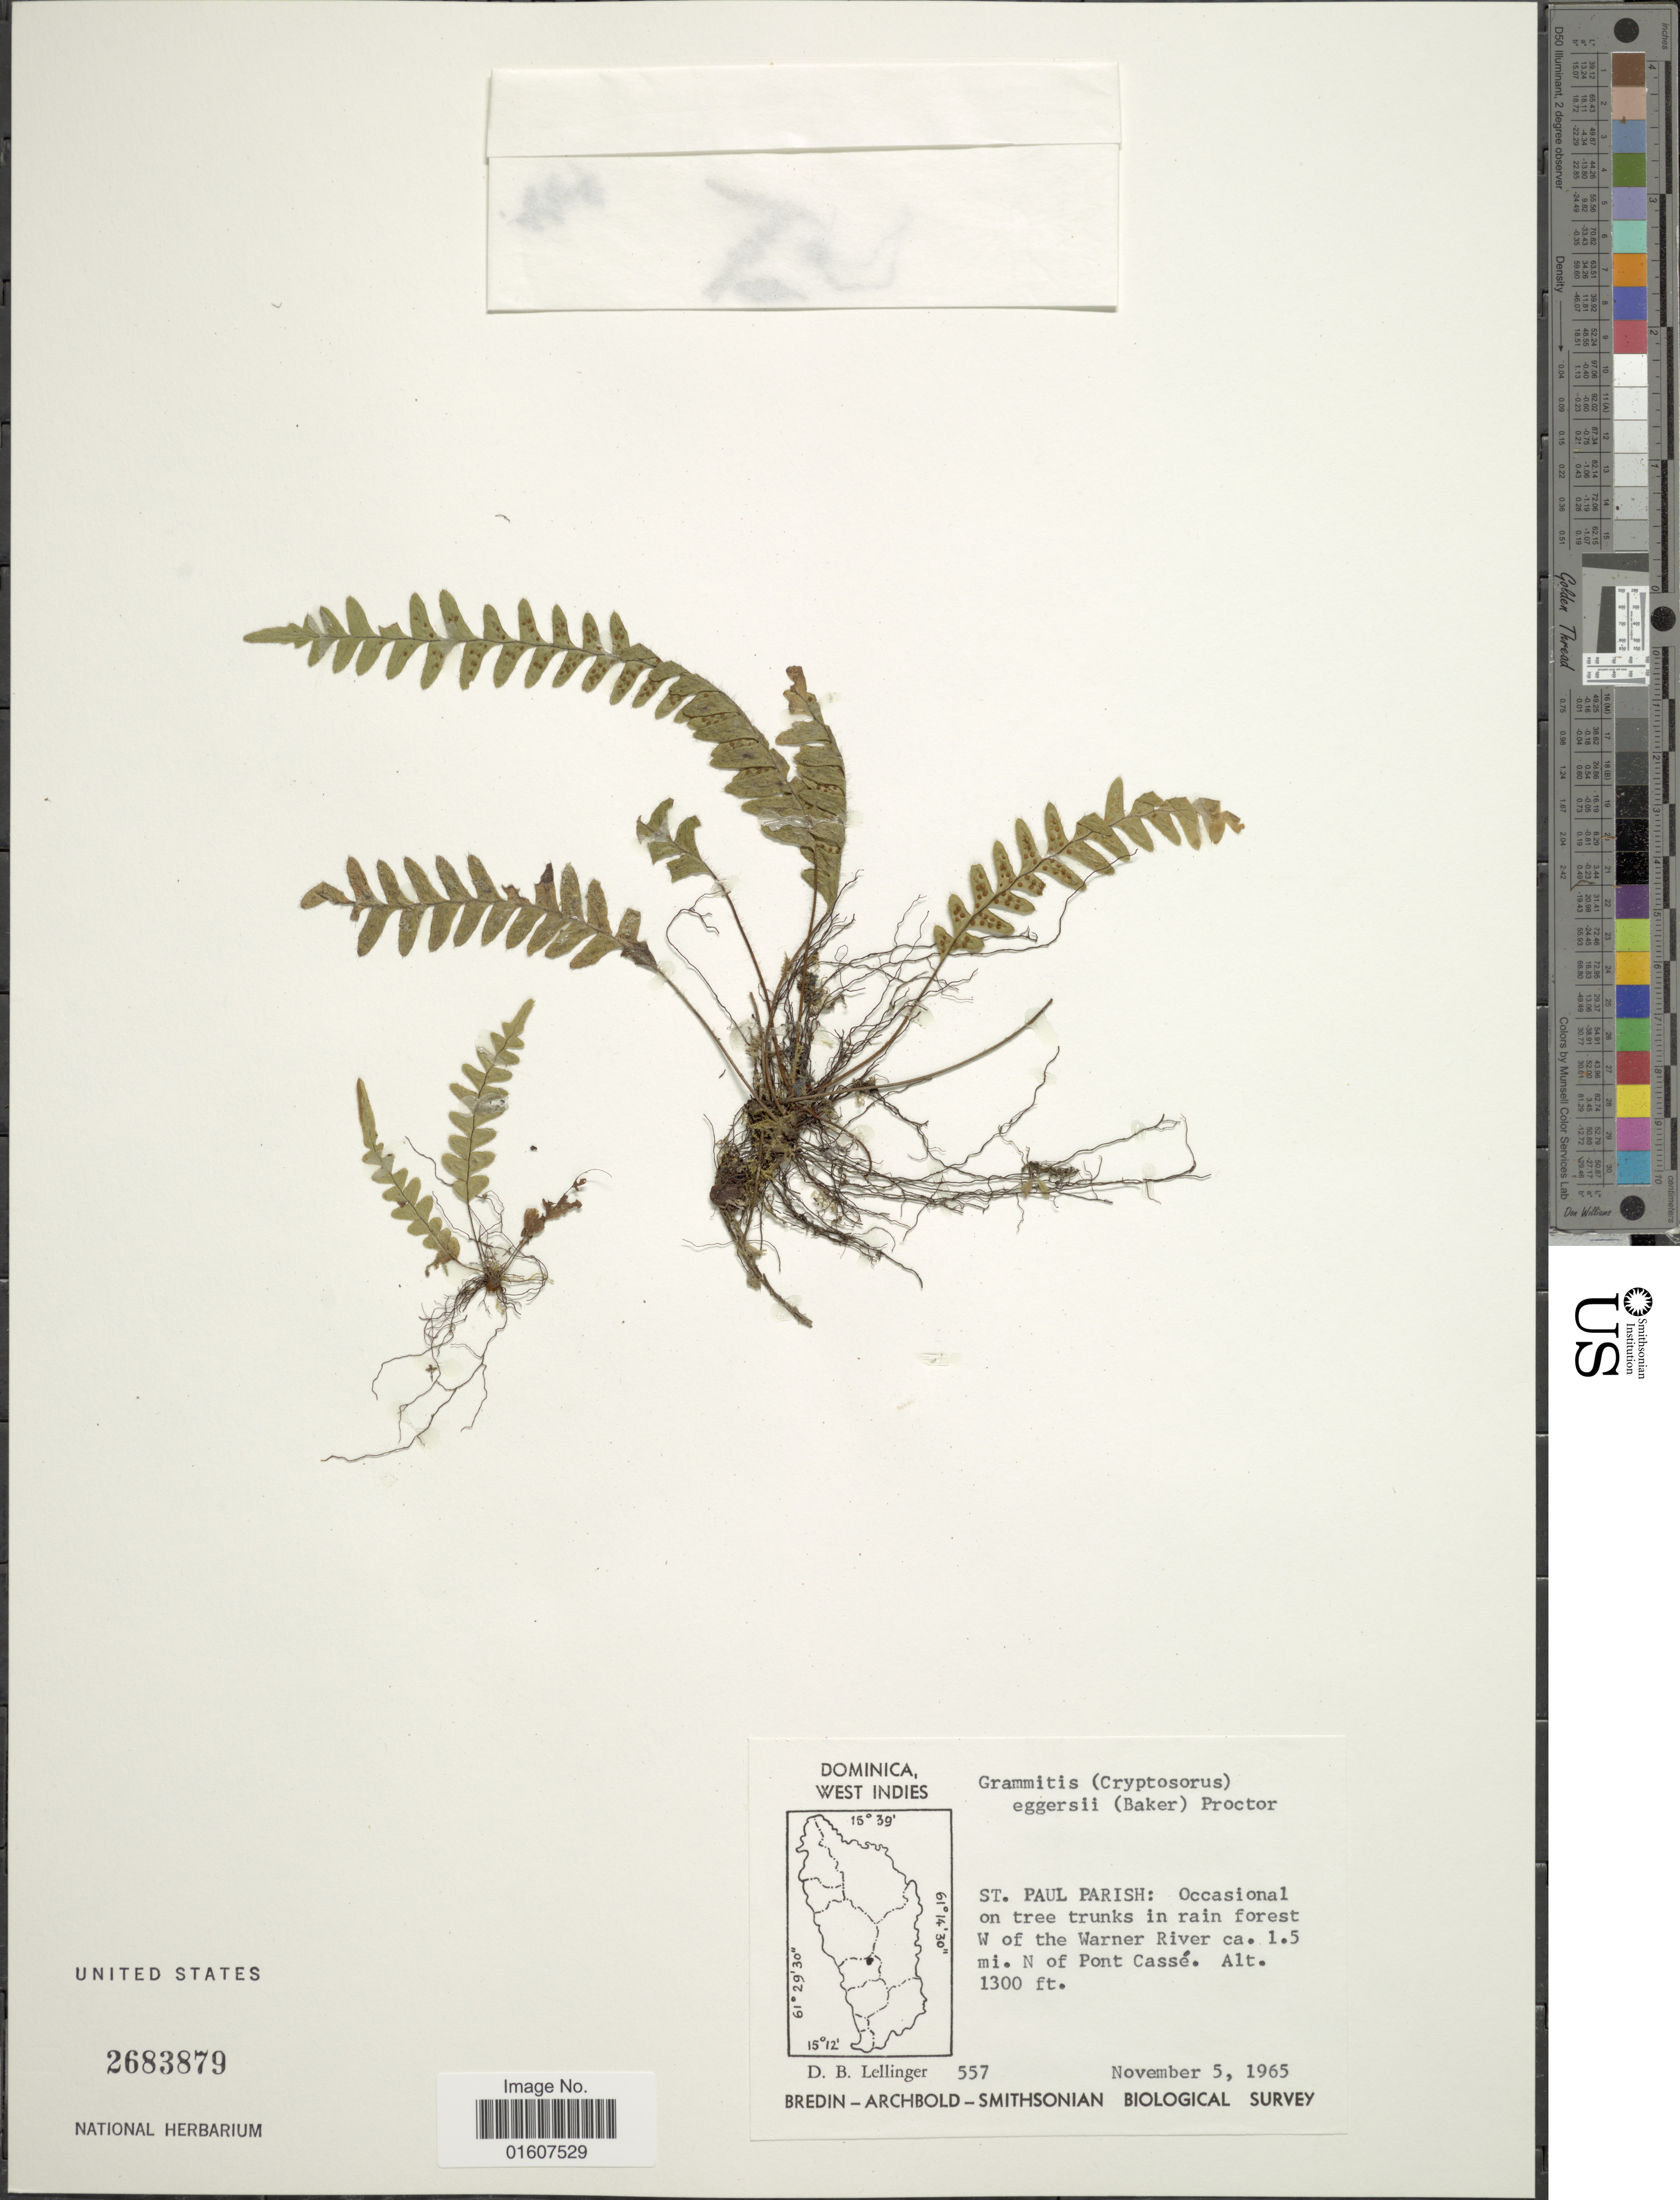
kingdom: Plantae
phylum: Tracheophyta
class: Polypodiopsida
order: Polypodiales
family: Polypodiaceae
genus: Terpsichore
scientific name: Terpsichore eggersii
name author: (Baker ex Hook.) A.R. Sm.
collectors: D. B. Lellinger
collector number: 557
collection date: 1965-11-05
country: Dominica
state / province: St. Paul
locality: St. Paul Parish: Occasional on tree trunks in rain forest W of the Warner River ca. 1.5 mi. N of Pont Cassé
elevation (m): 396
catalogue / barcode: US 2683879